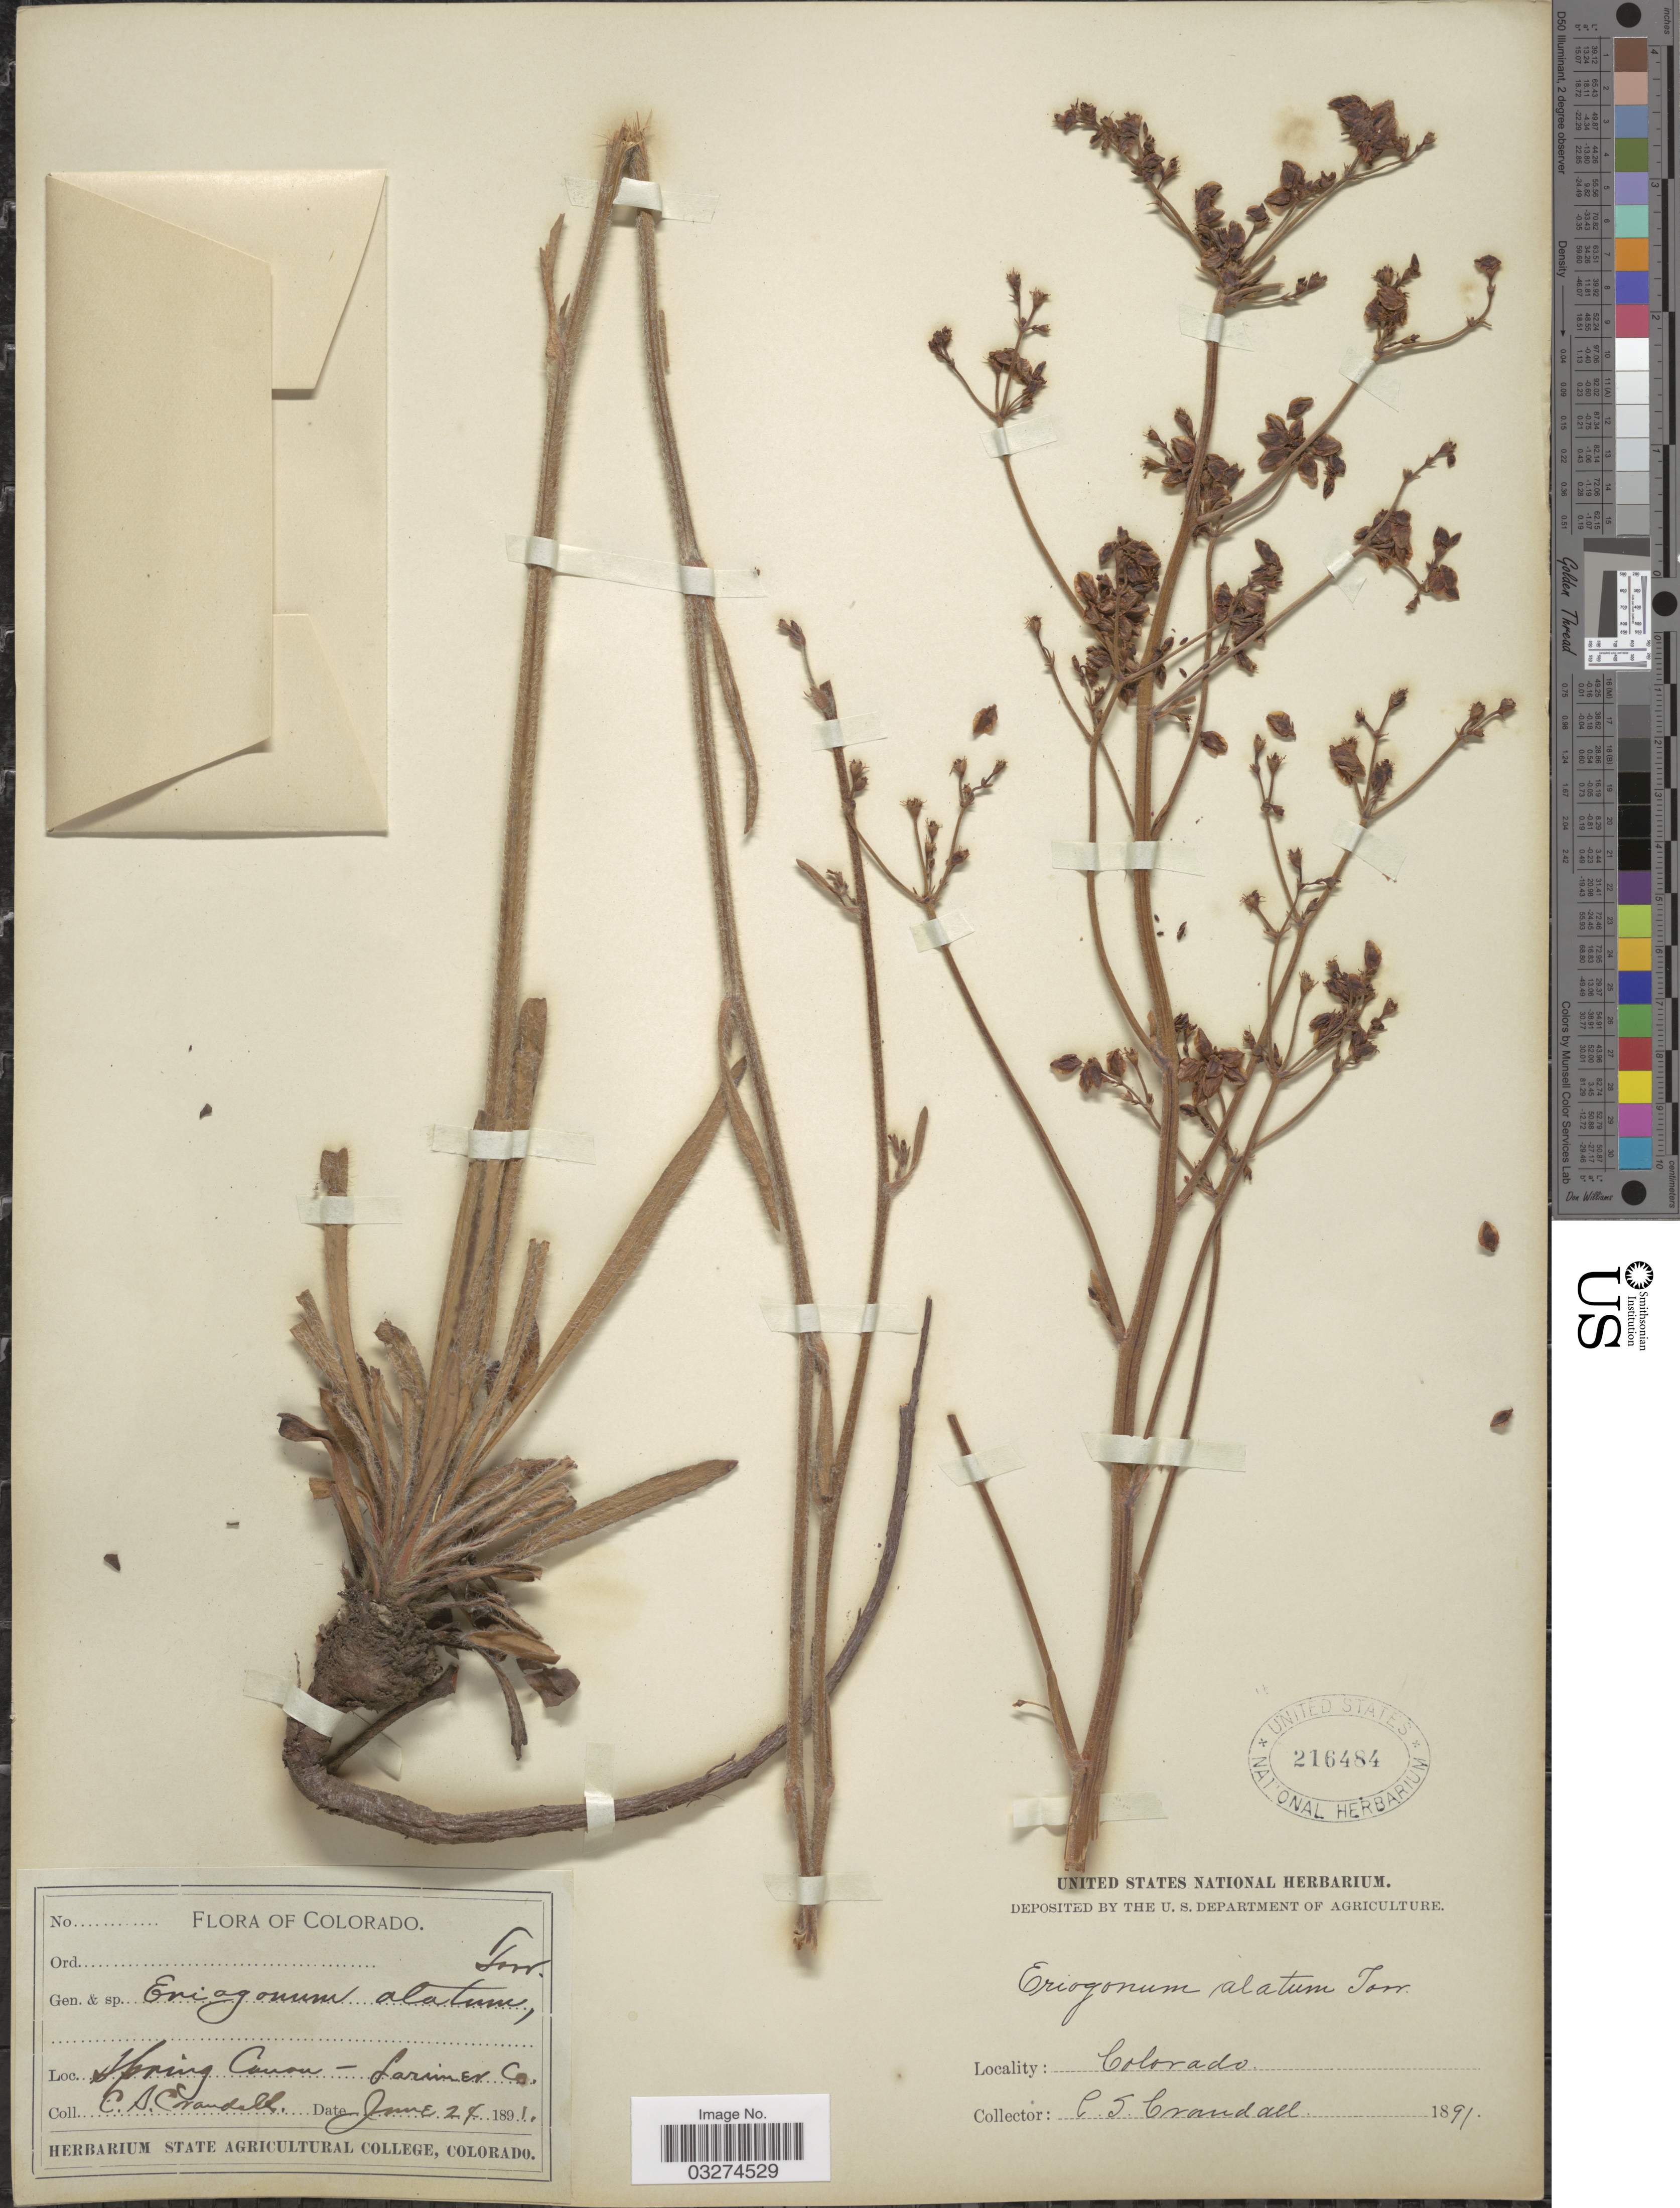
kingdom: Plantae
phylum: Tracheophyta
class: Magnoliopsida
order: Caryophyllales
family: Polygonaceae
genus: Eriogonum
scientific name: Eriogonum alatum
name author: Torr.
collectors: C. Crandall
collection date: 1891-06-24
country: United States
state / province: Colorado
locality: Spring Canon - Larimer Co.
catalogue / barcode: US 216484